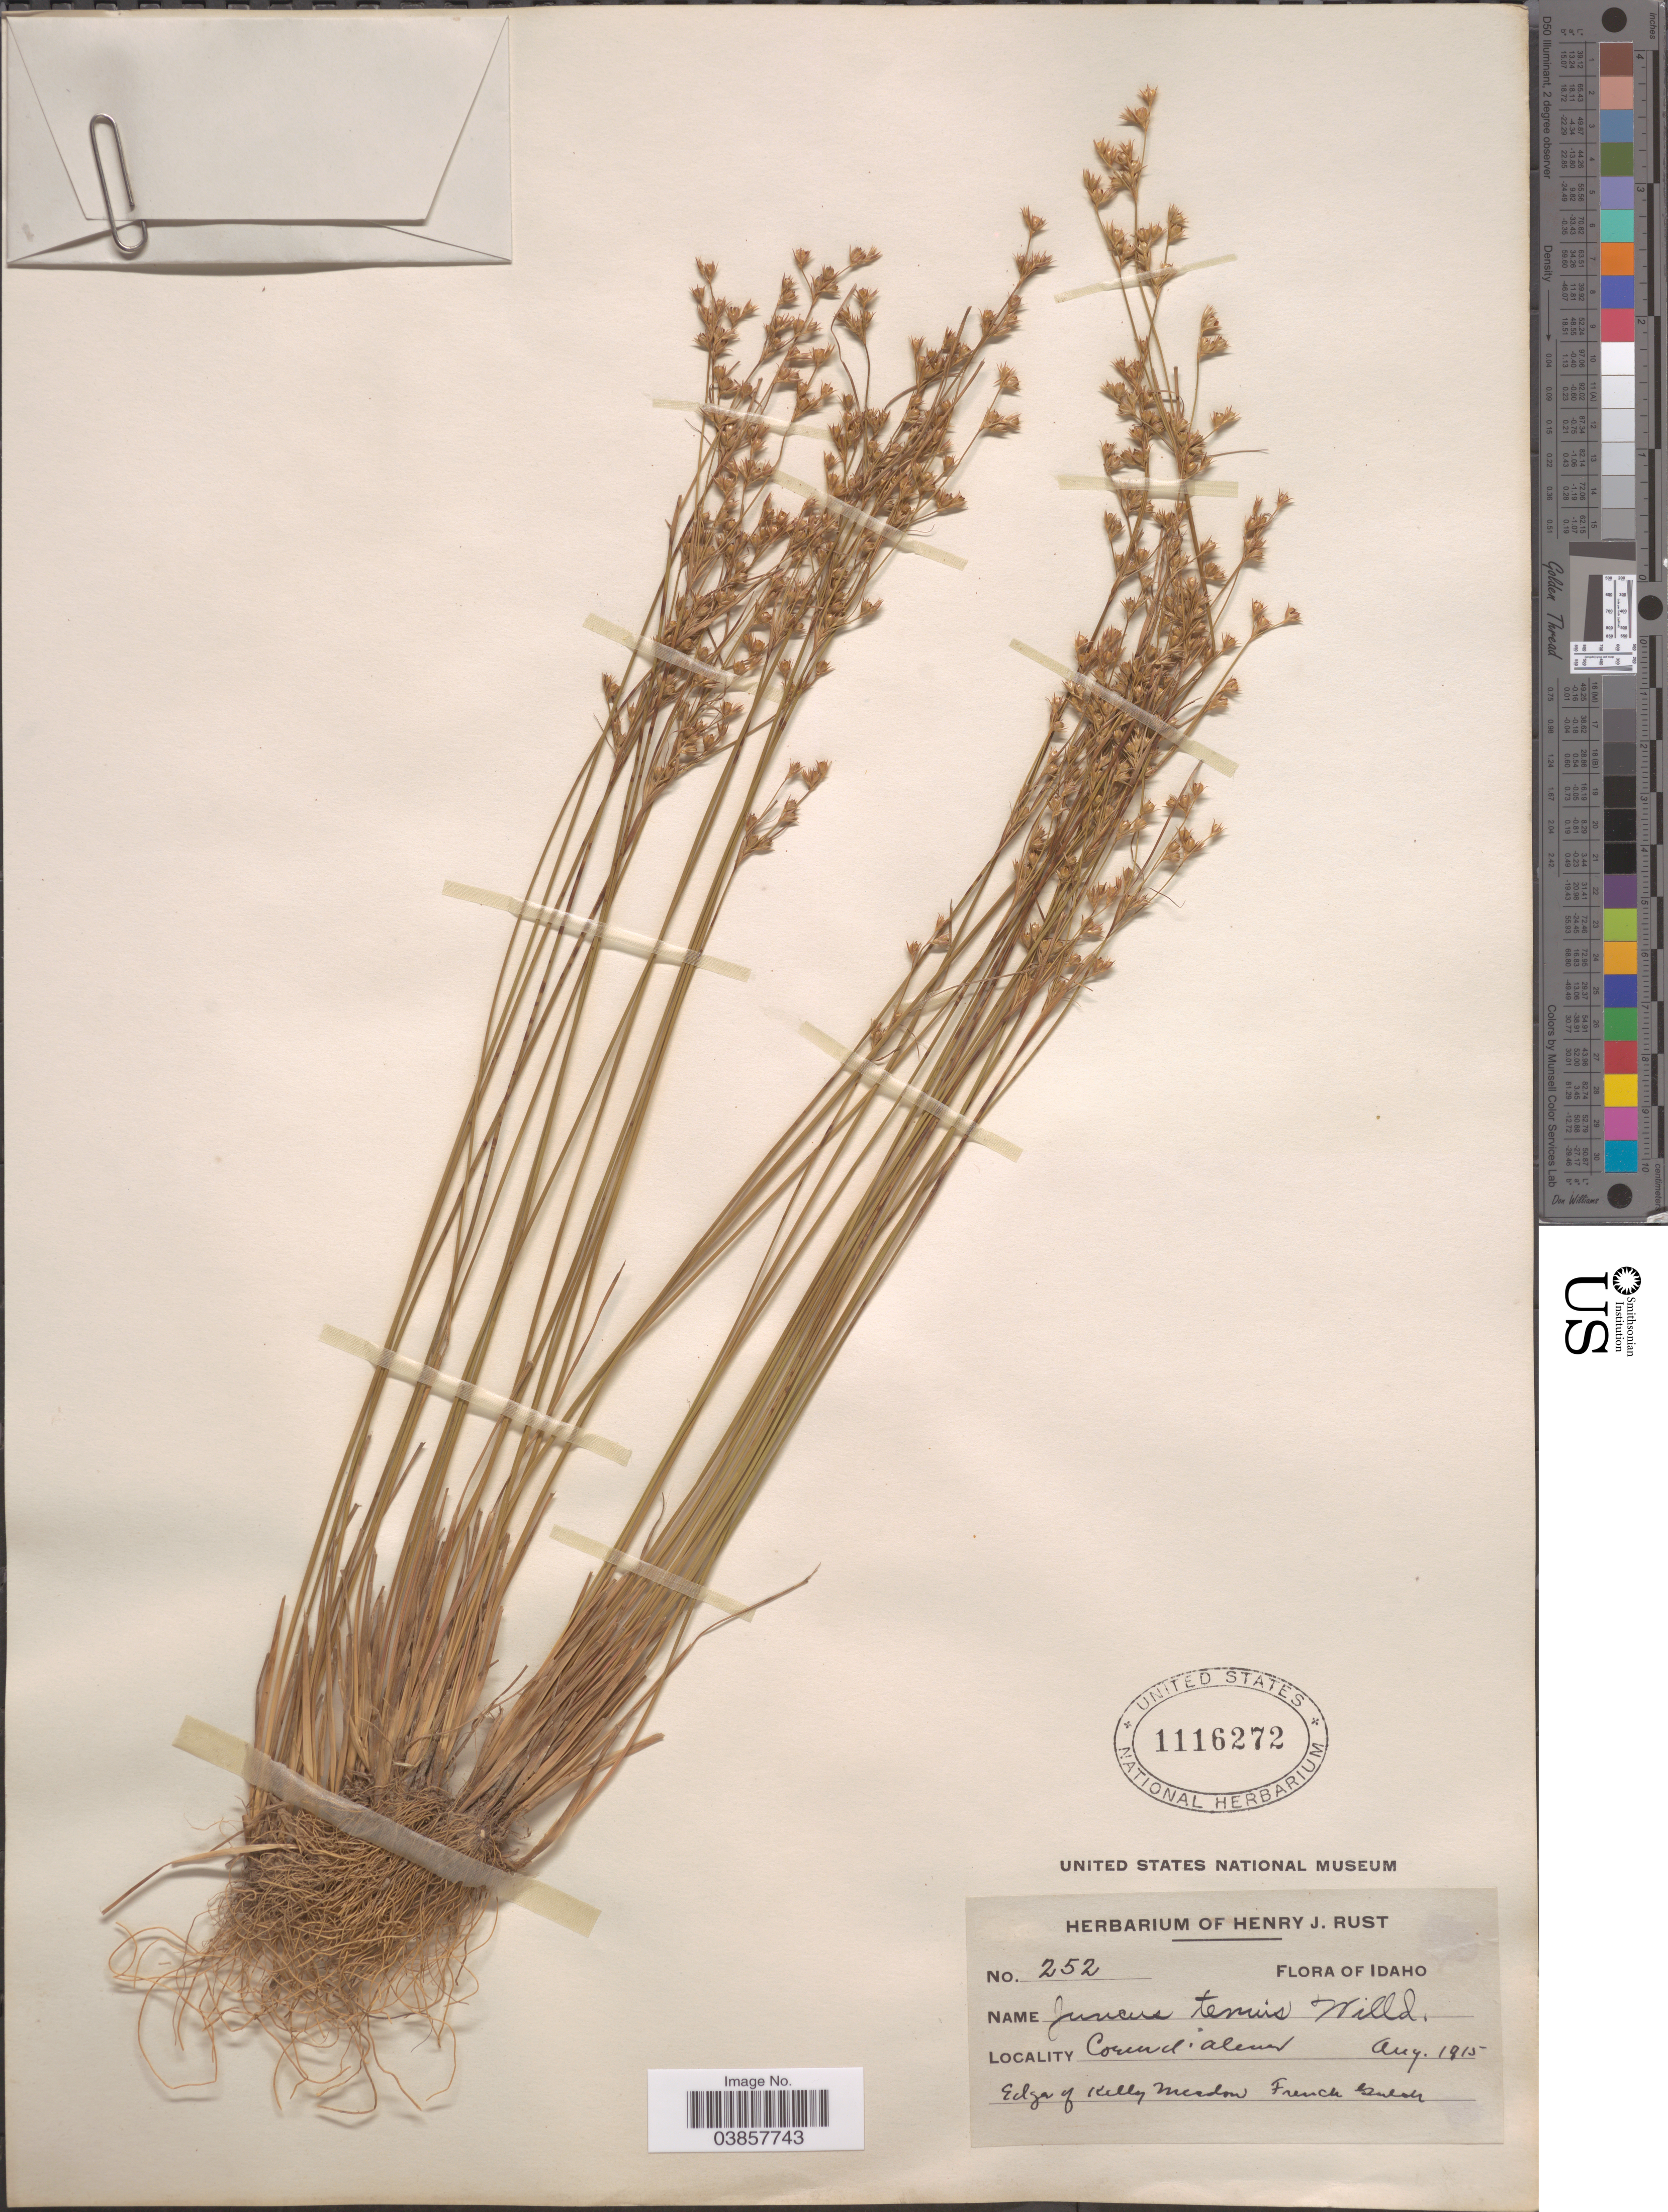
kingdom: Plantae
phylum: Tracheophyta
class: Liliopsida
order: Poales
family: Juncaceae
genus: Juncus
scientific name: Juncus tenuis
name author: Willd.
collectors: ex herb. Henry J. Rust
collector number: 252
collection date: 1915-08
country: United States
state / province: Idaho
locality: Coeur d' Alene. Edge of Kelly Meadow. French Gulch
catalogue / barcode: US 1116272